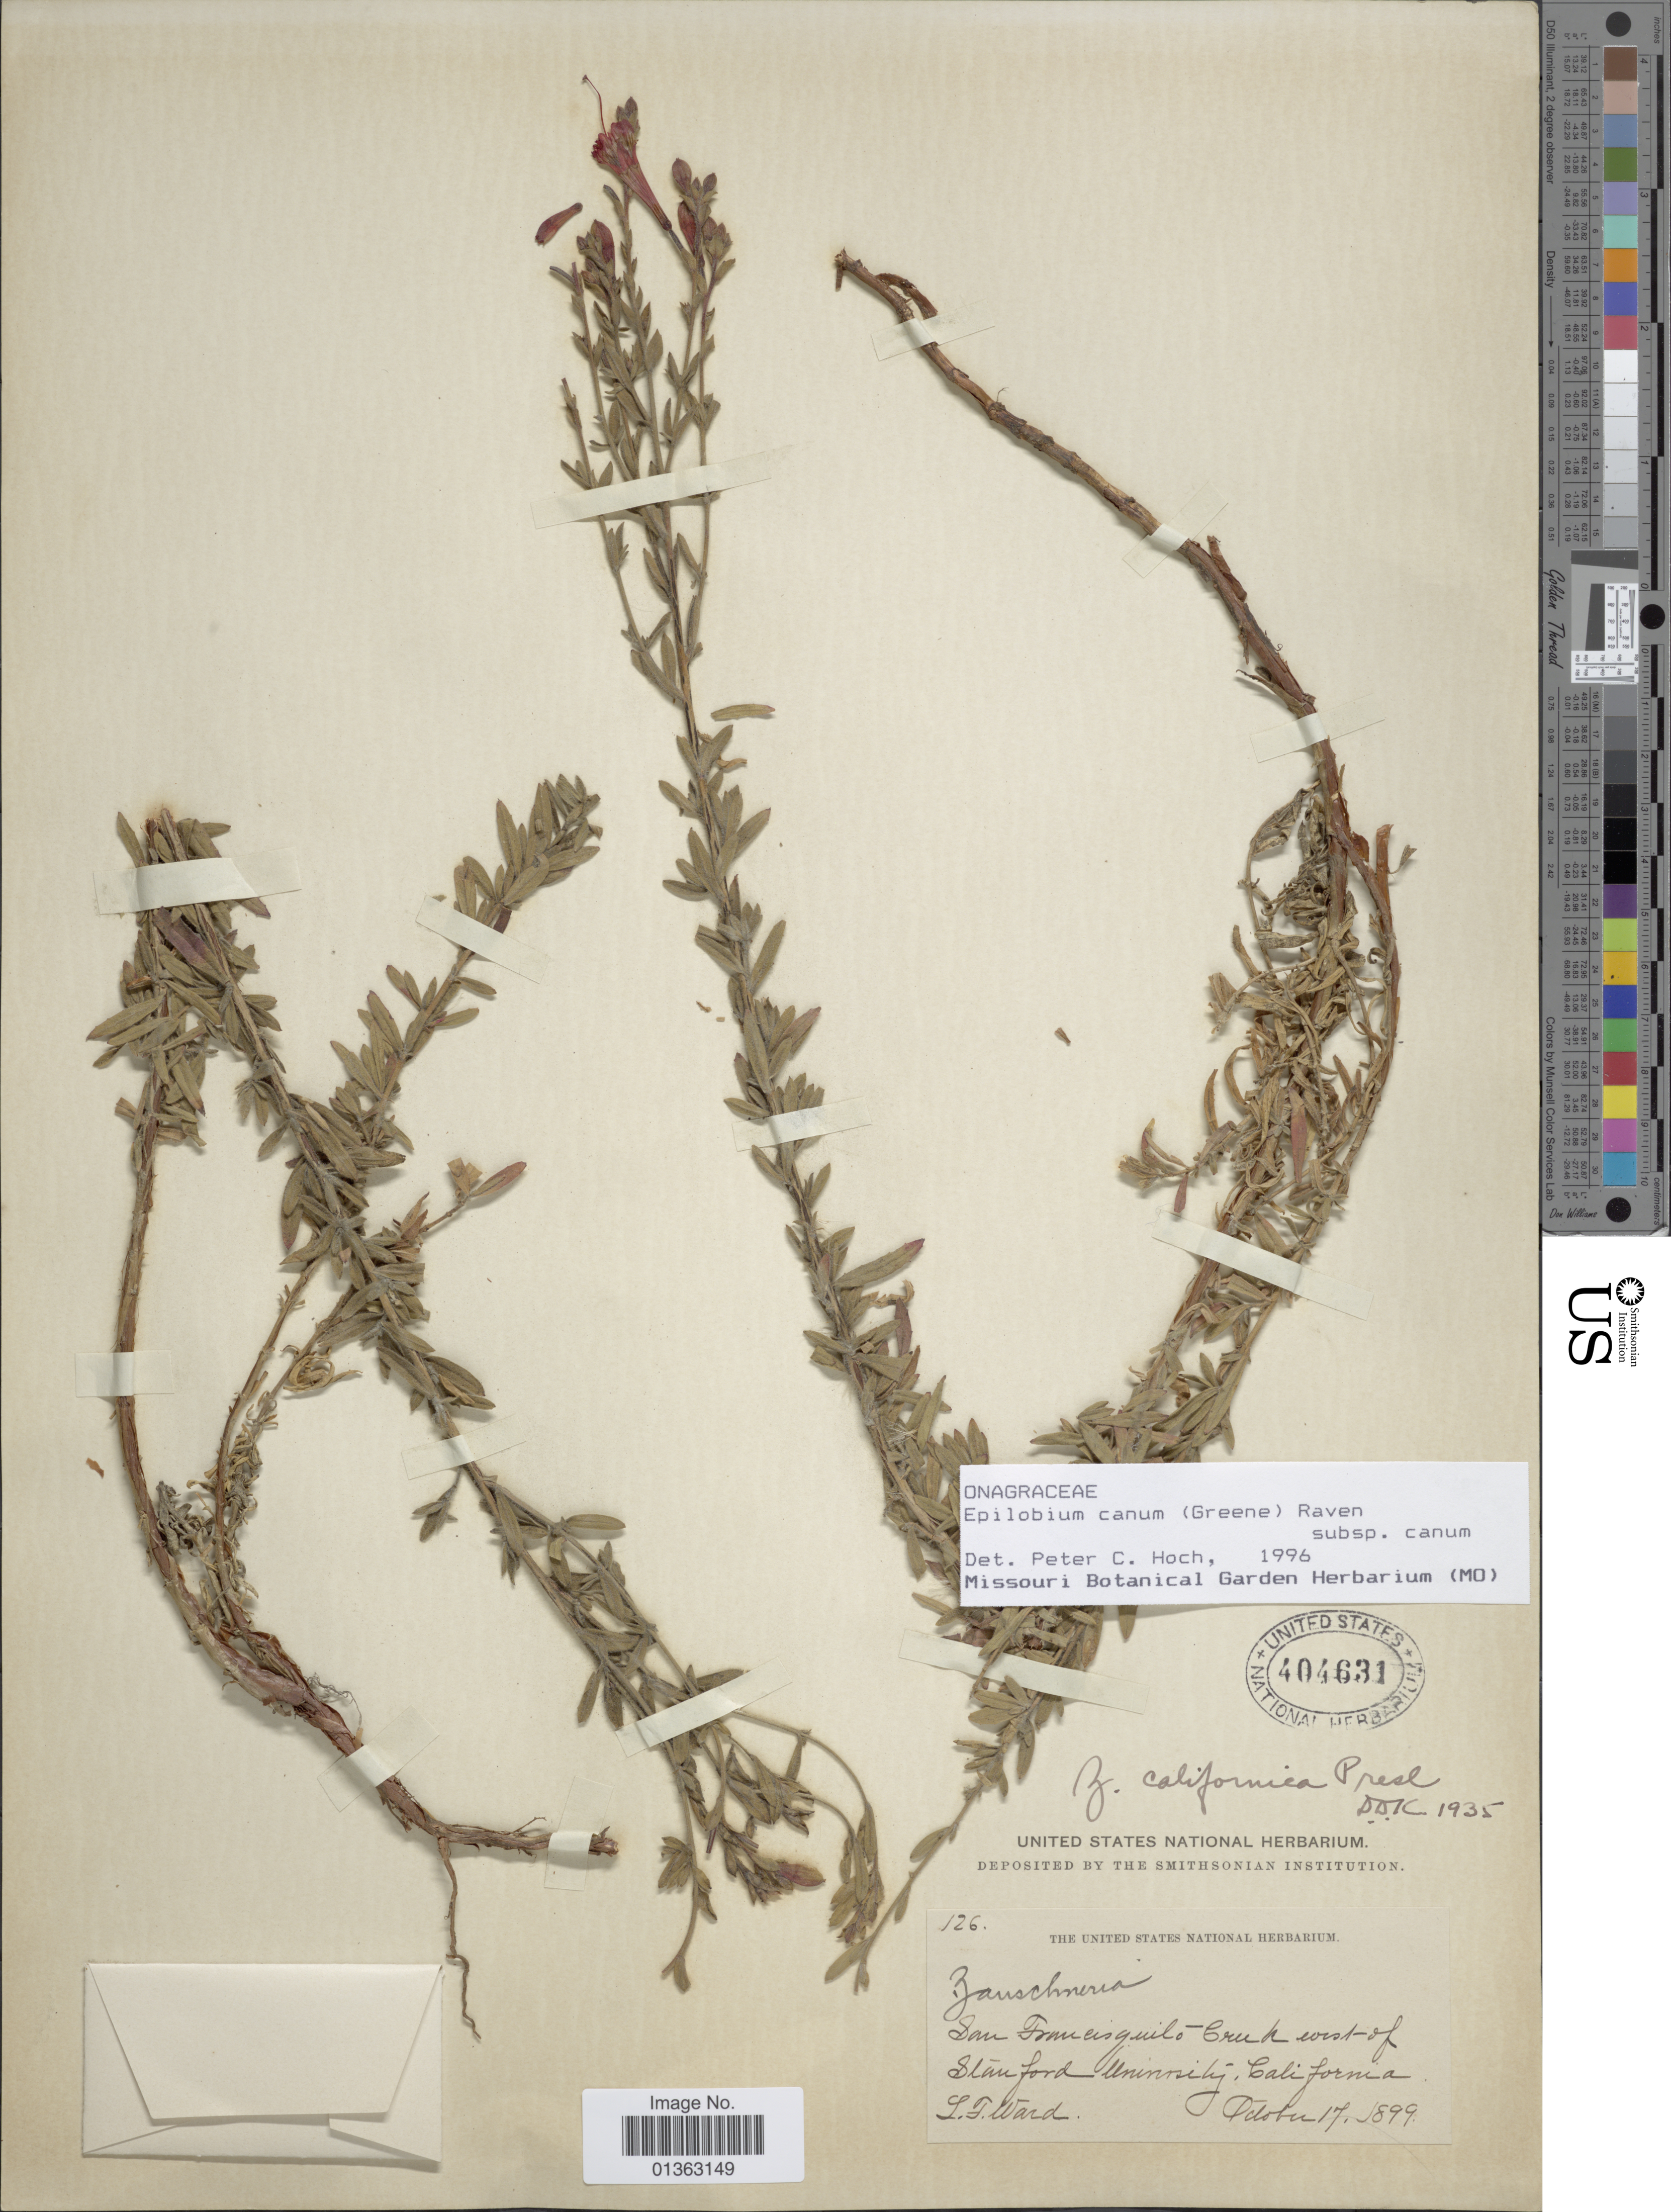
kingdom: Plantae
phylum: Tracheophyta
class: Magnoliopsida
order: Myrtales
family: Onagraceae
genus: Epilobium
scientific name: Epilobium canum subsp. canum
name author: (Greene) P.H. Raven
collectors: L. Ward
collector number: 126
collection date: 1899-10-17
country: United States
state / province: California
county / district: Santa Clara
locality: San Formeisguilo - Creek west of Stanford University.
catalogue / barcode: US 404631